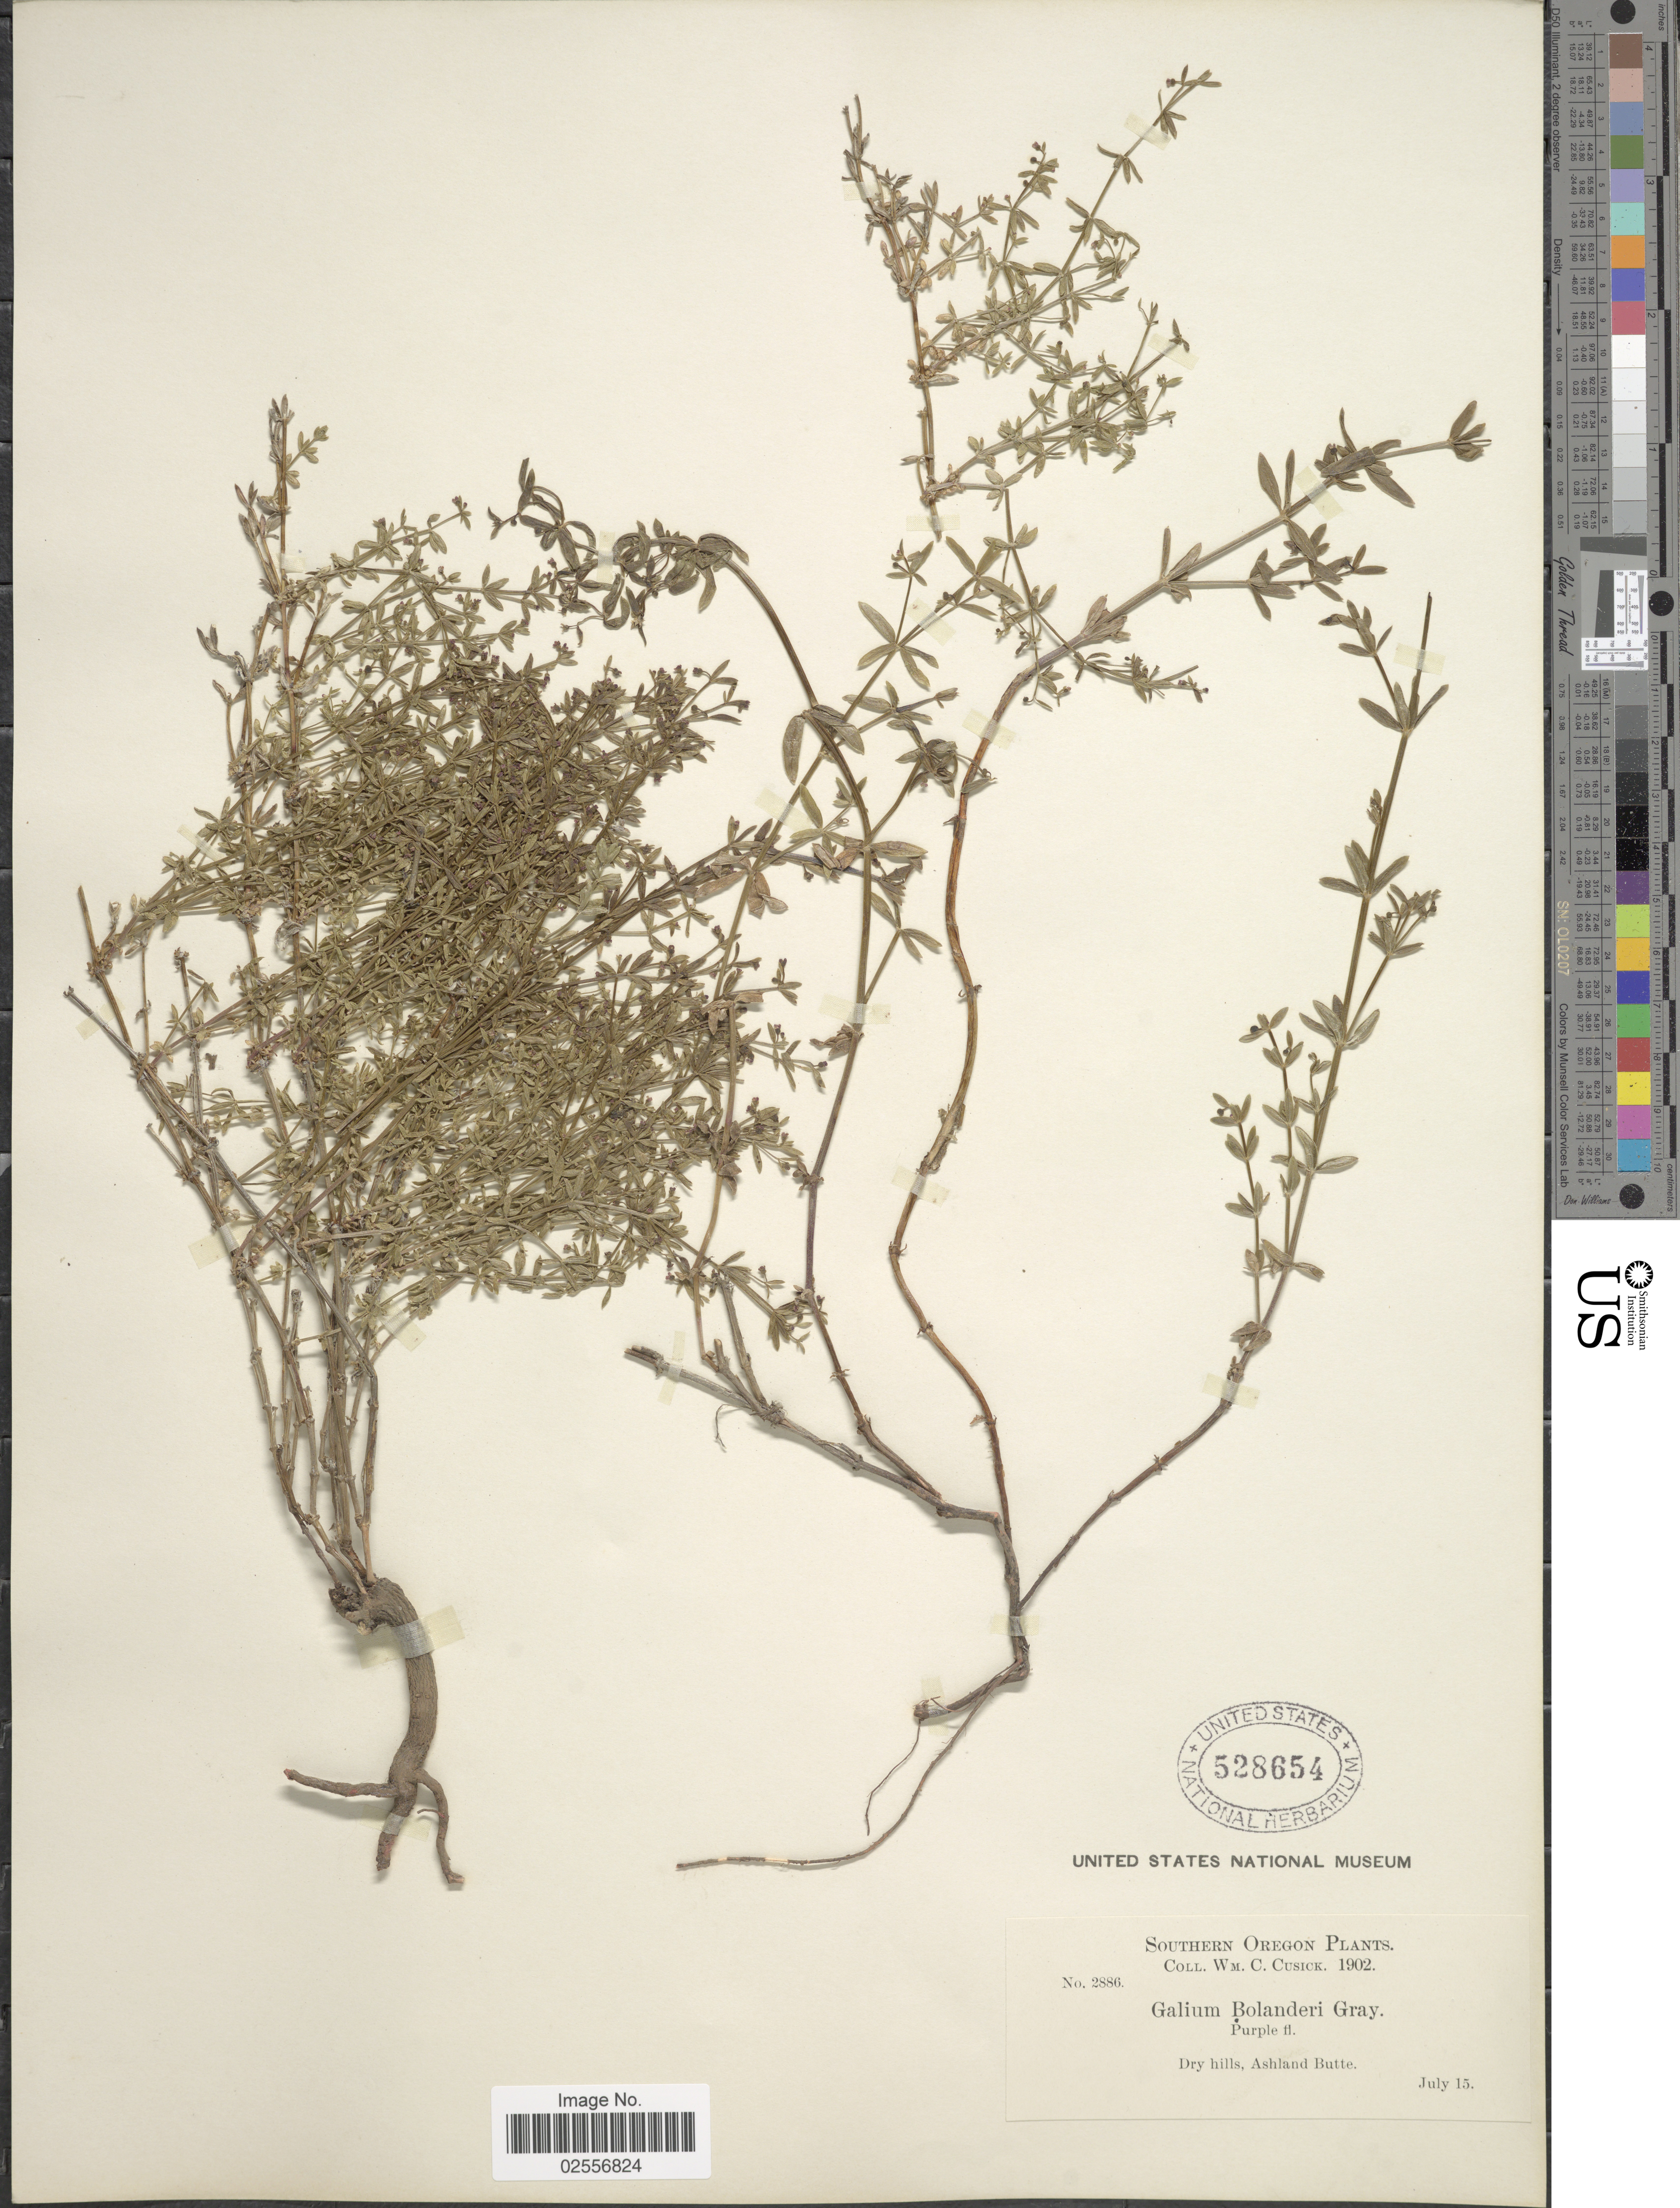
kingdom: Plantae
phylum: Tracheophyta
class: Magnoliopsida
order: Gentianales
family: Rubiaceae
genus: Galium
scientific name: Galium bolanderi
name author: A. Gray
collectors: W. C. Cusick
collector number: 2886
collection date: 1902-07-15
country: United States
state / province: Oregon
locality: Dry hills, Ashland Butte.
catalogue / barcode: US 528654